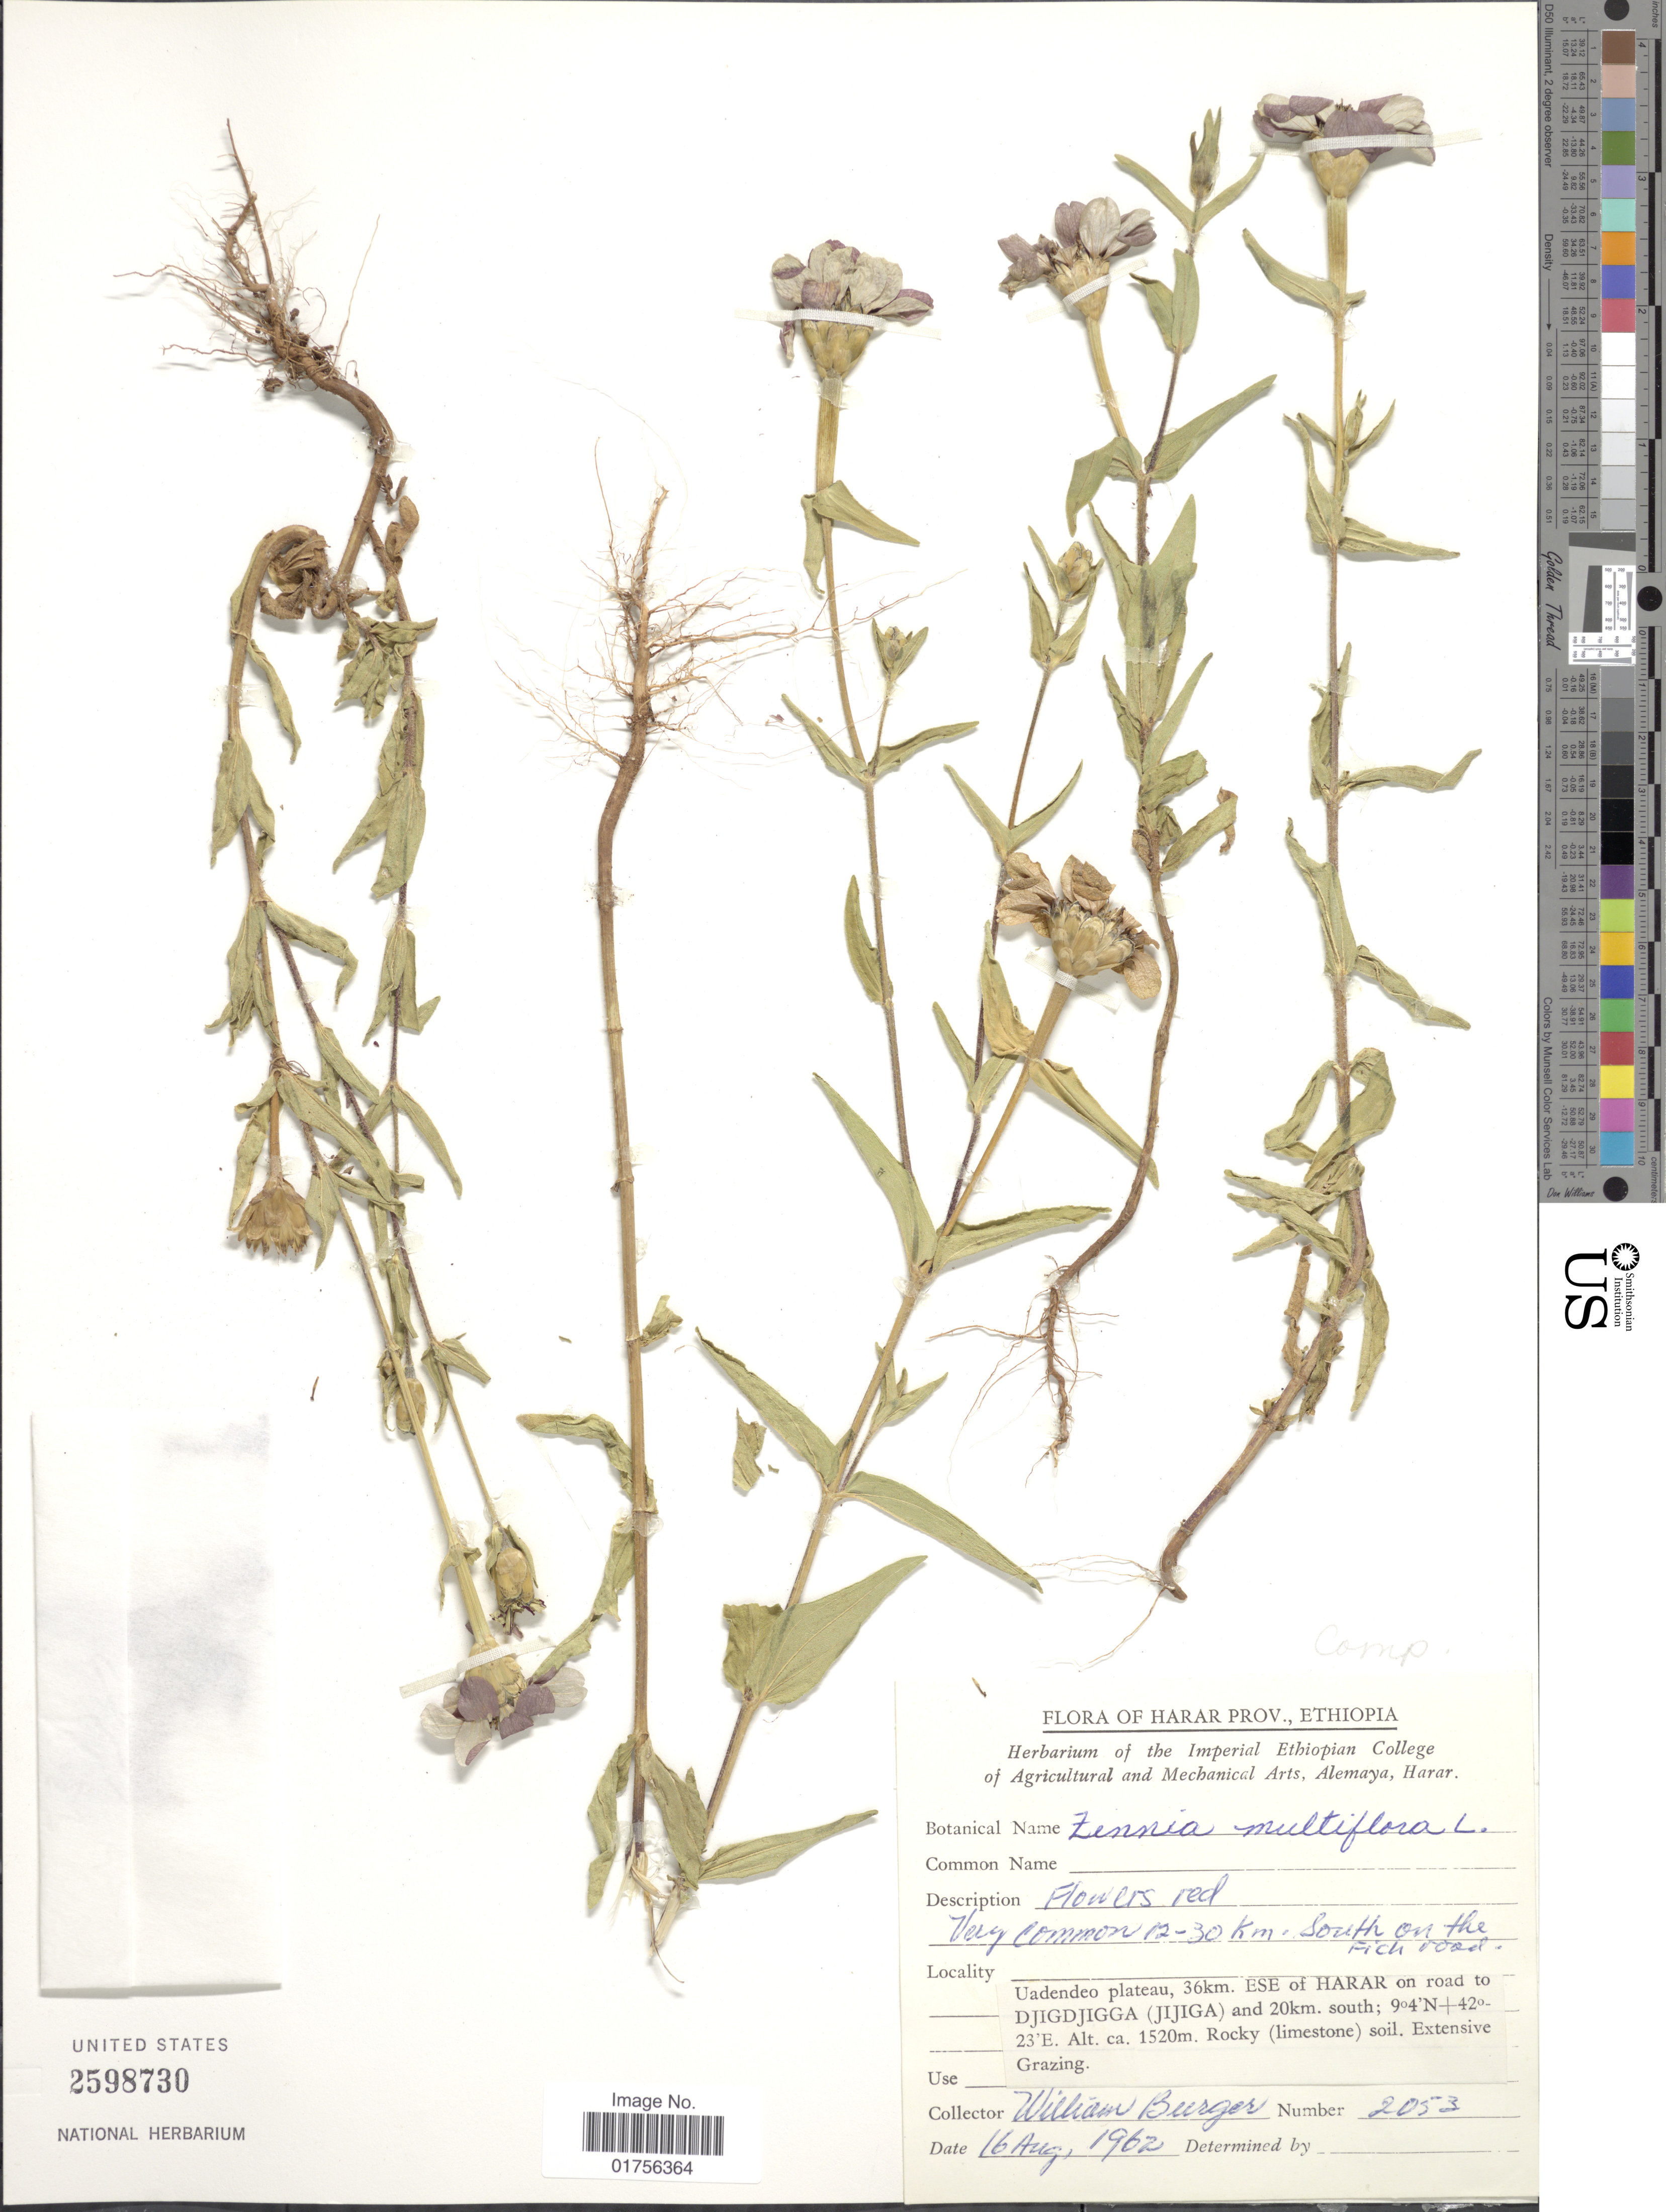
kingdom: Plantae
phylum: Tracheophyta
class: Magnoliopsida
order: Asterales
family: Asteraceae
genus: Zinnia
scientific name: Zinnia multiflora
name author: L.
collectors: W. Burger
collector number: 2053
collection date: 1962-08-16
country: Ethiopia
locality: Uadendeo plateau, 36 km. ESE of Harar on road to Djigdjigga (Jijiga) and 20 km. south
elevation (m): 1520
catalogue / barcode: US 2598730